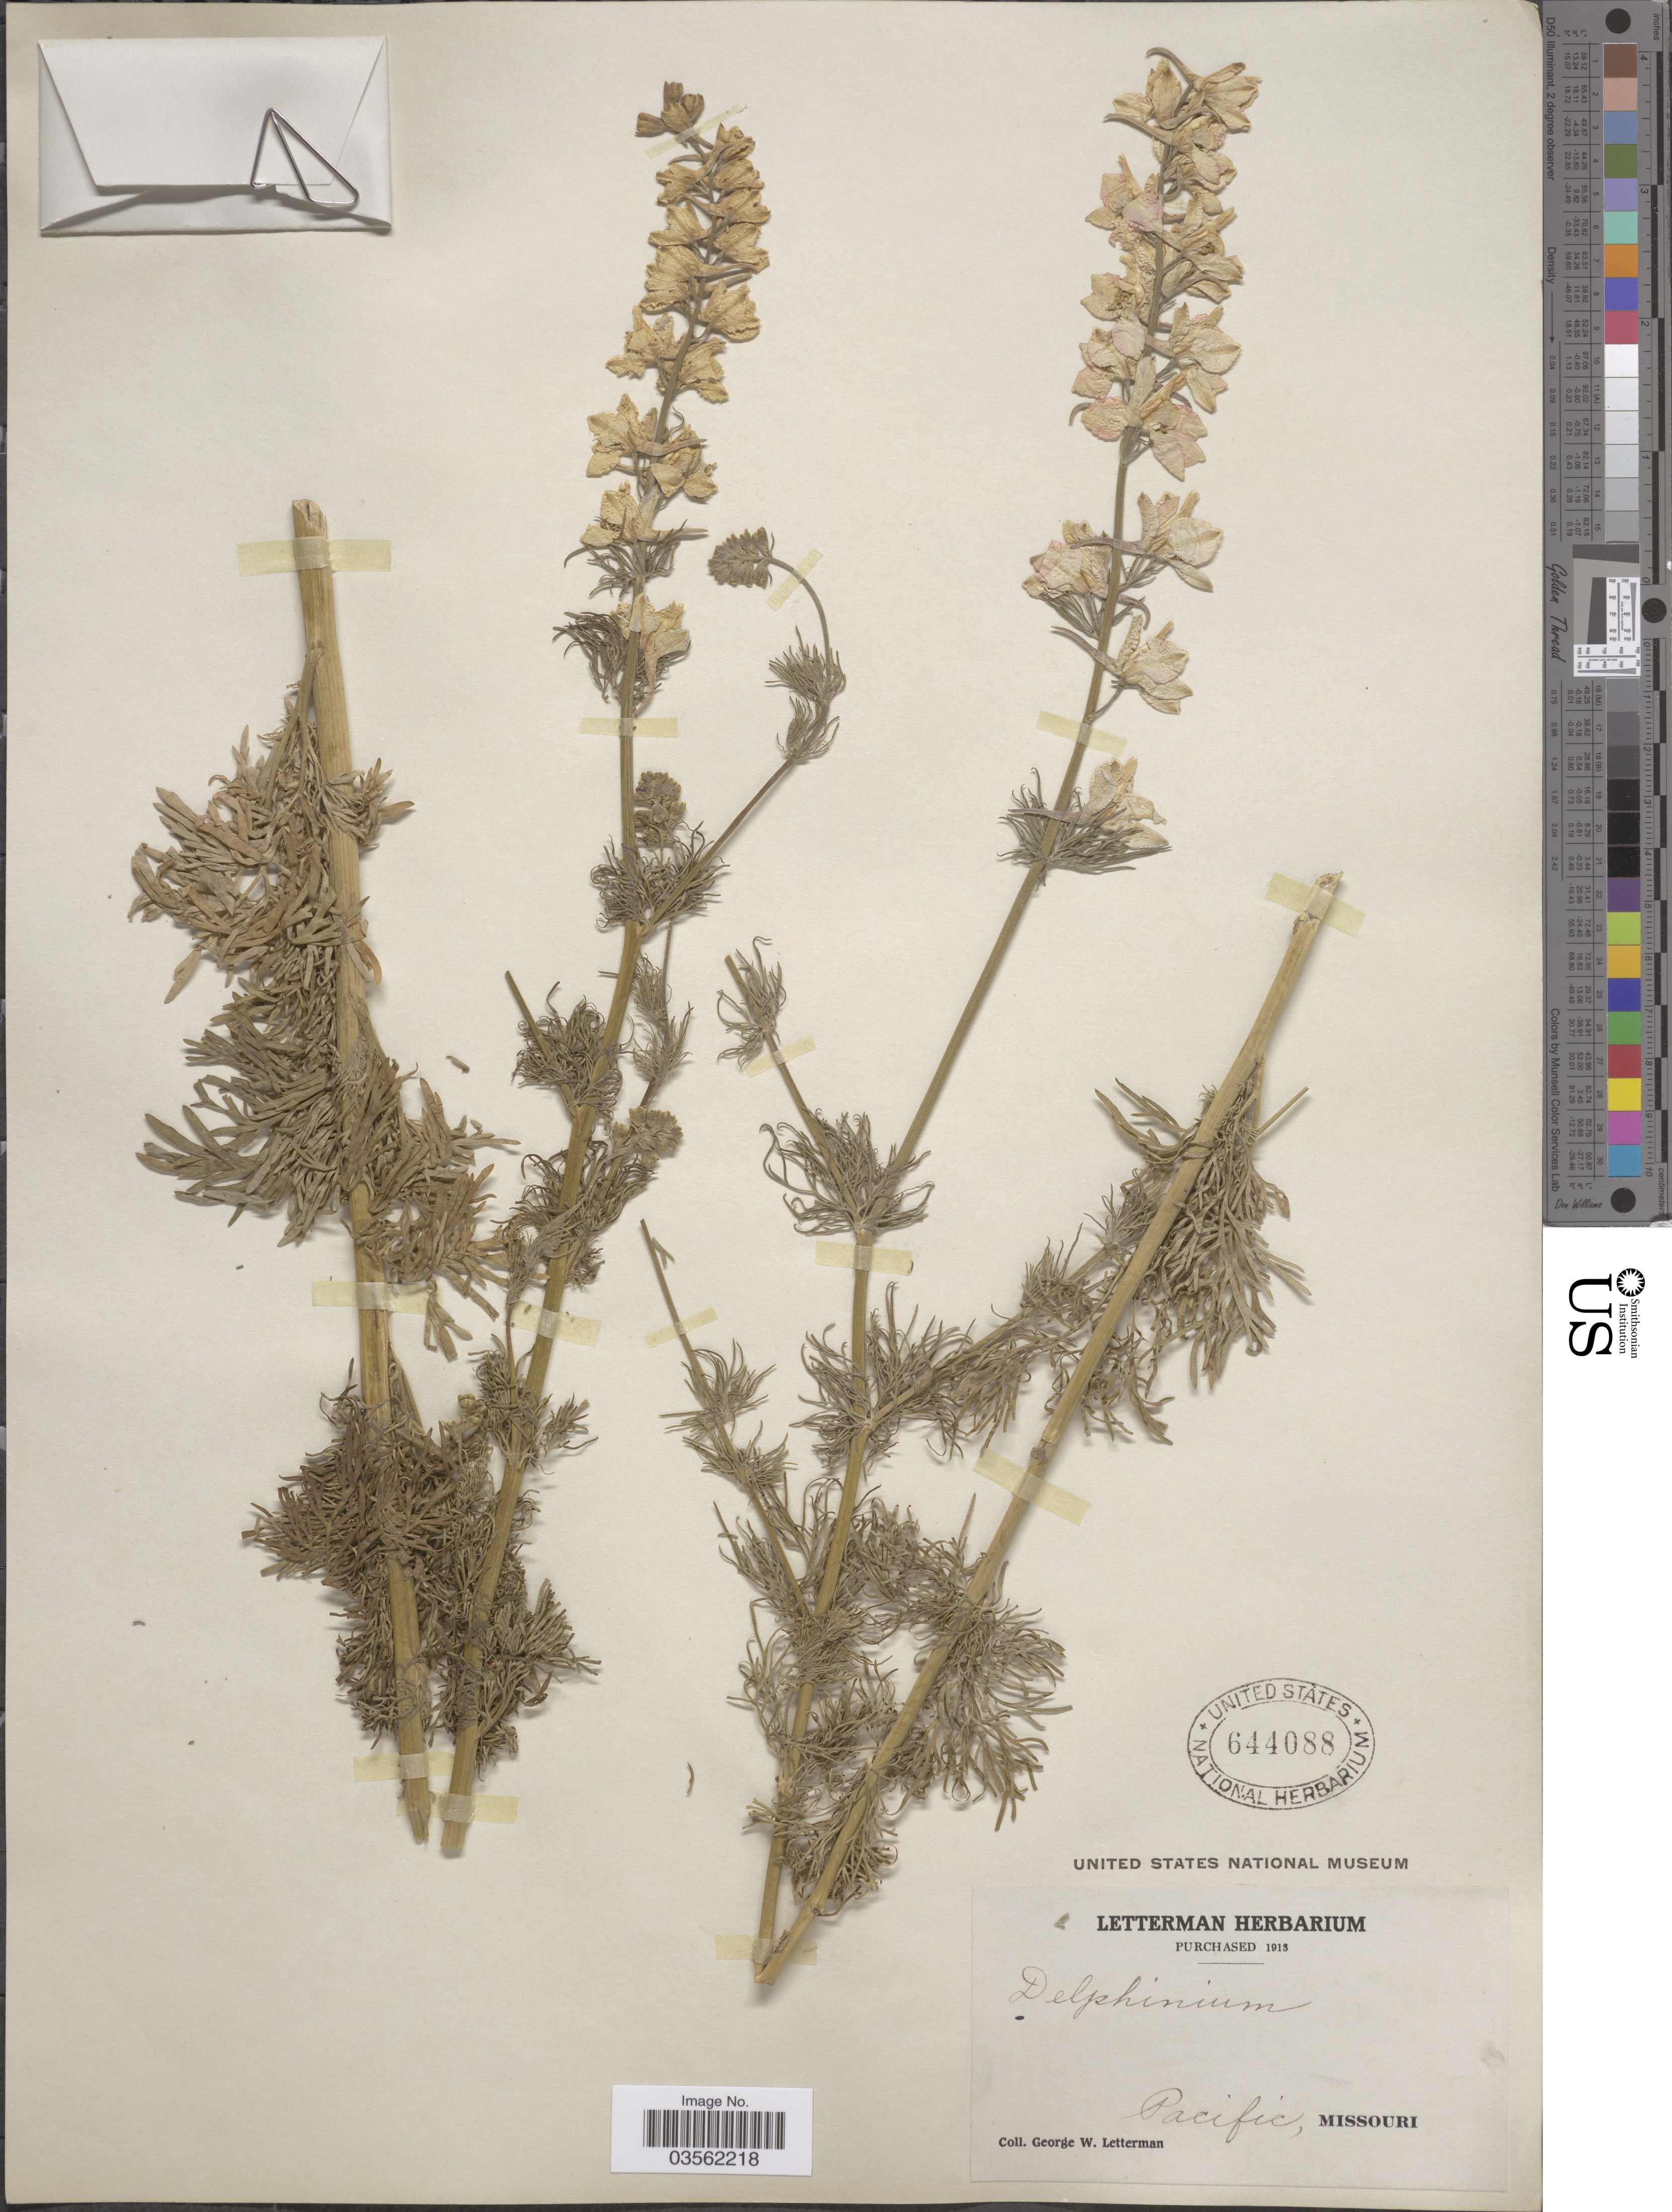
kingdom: Plantae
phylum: Tracheophyta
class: Magnoliopsida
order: Ranunculales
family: Ranunculaceae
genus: Delphinium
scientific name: Delphinium ajacis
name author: L.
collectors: G. W. Letterman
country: United States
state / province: Missouri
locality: Pacific.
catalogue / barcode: US 644088